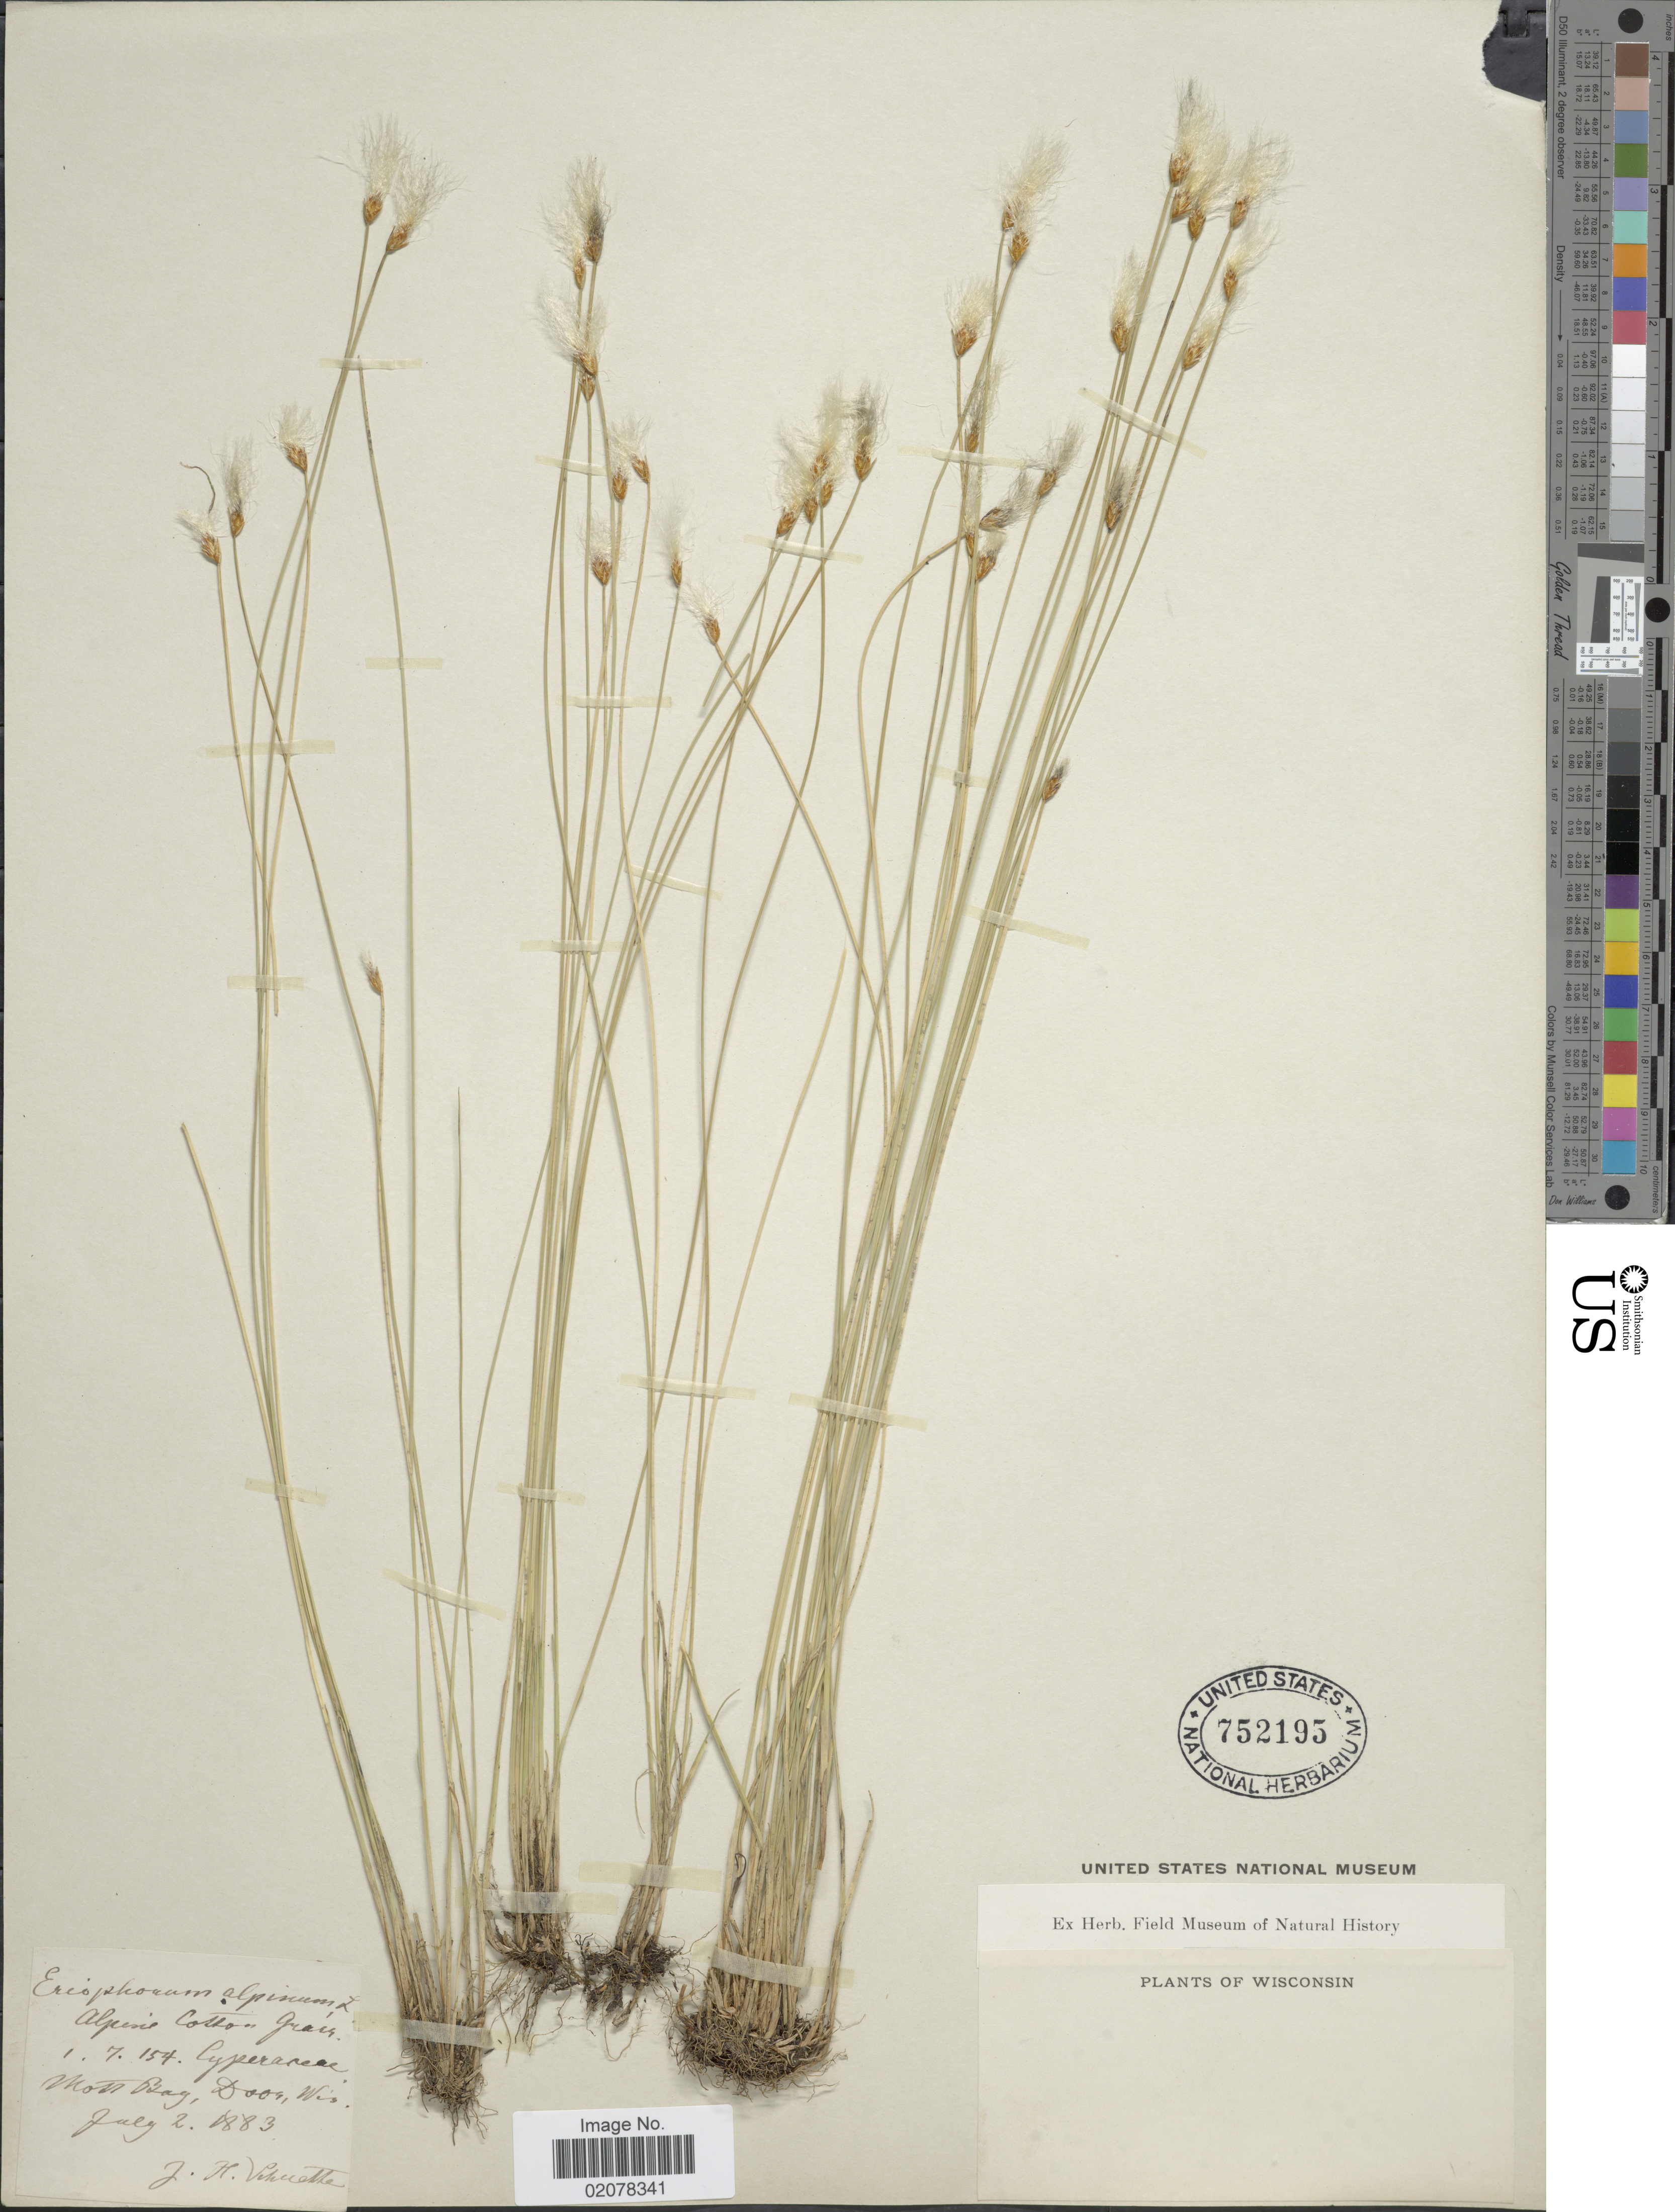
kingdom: Plantae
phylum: Tracheophyta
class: Liliopsida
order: Poales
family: Cyperaceae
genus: Trichophorum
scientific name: Trichophorum alpinum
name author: (L.) Pers.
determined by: Strong, M. T., (US), Smithsonian Institution - National Museum of Natural History (UNITED STATES)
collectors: J. Schutte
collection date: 1883-07-02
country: United States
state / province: Wisconsin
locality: North Bay, Door.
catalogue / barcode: US 752195